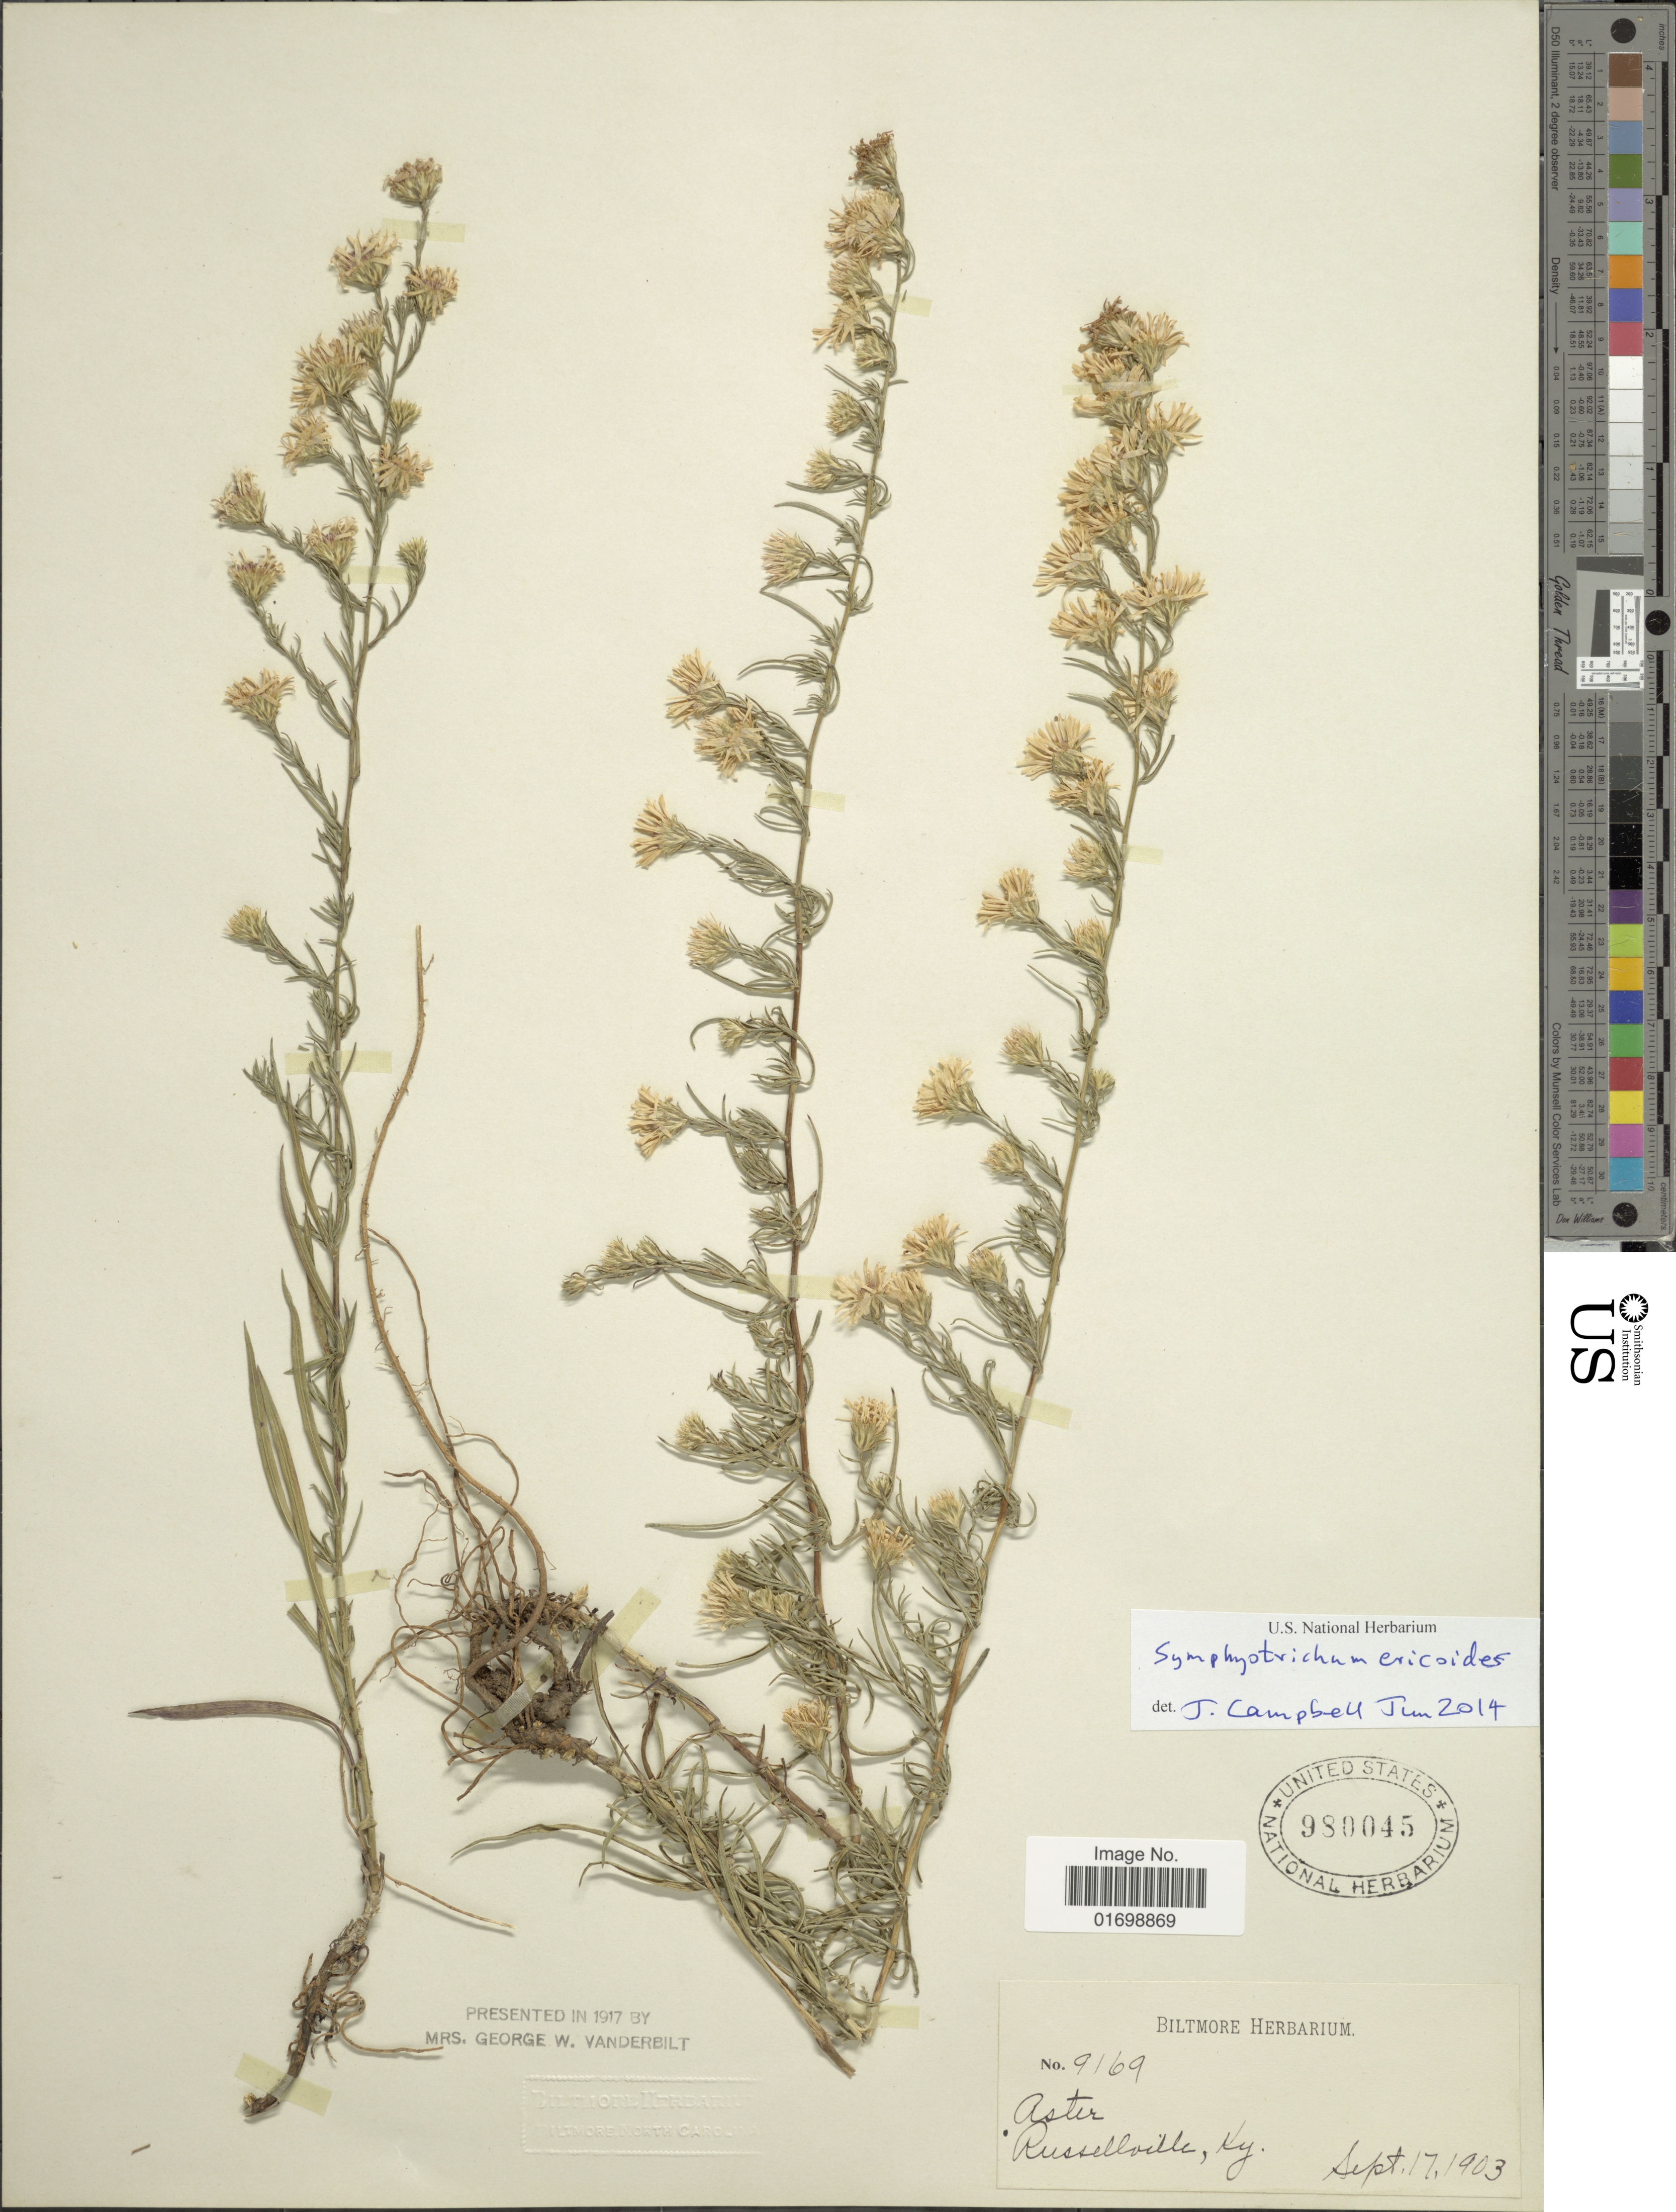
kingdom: Plantae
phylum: Tracheophyta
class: Magnoliopsida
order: Asterales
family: Asteraceae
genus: Symphyotrichum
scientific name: Symphyotrichum ericoides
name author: (L.) G.L. Nesom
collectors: ex herb. Biltmore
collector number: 9169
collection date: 1903-09-17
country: United States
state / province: Kentucky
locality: Russelville.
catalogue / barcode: US 980045